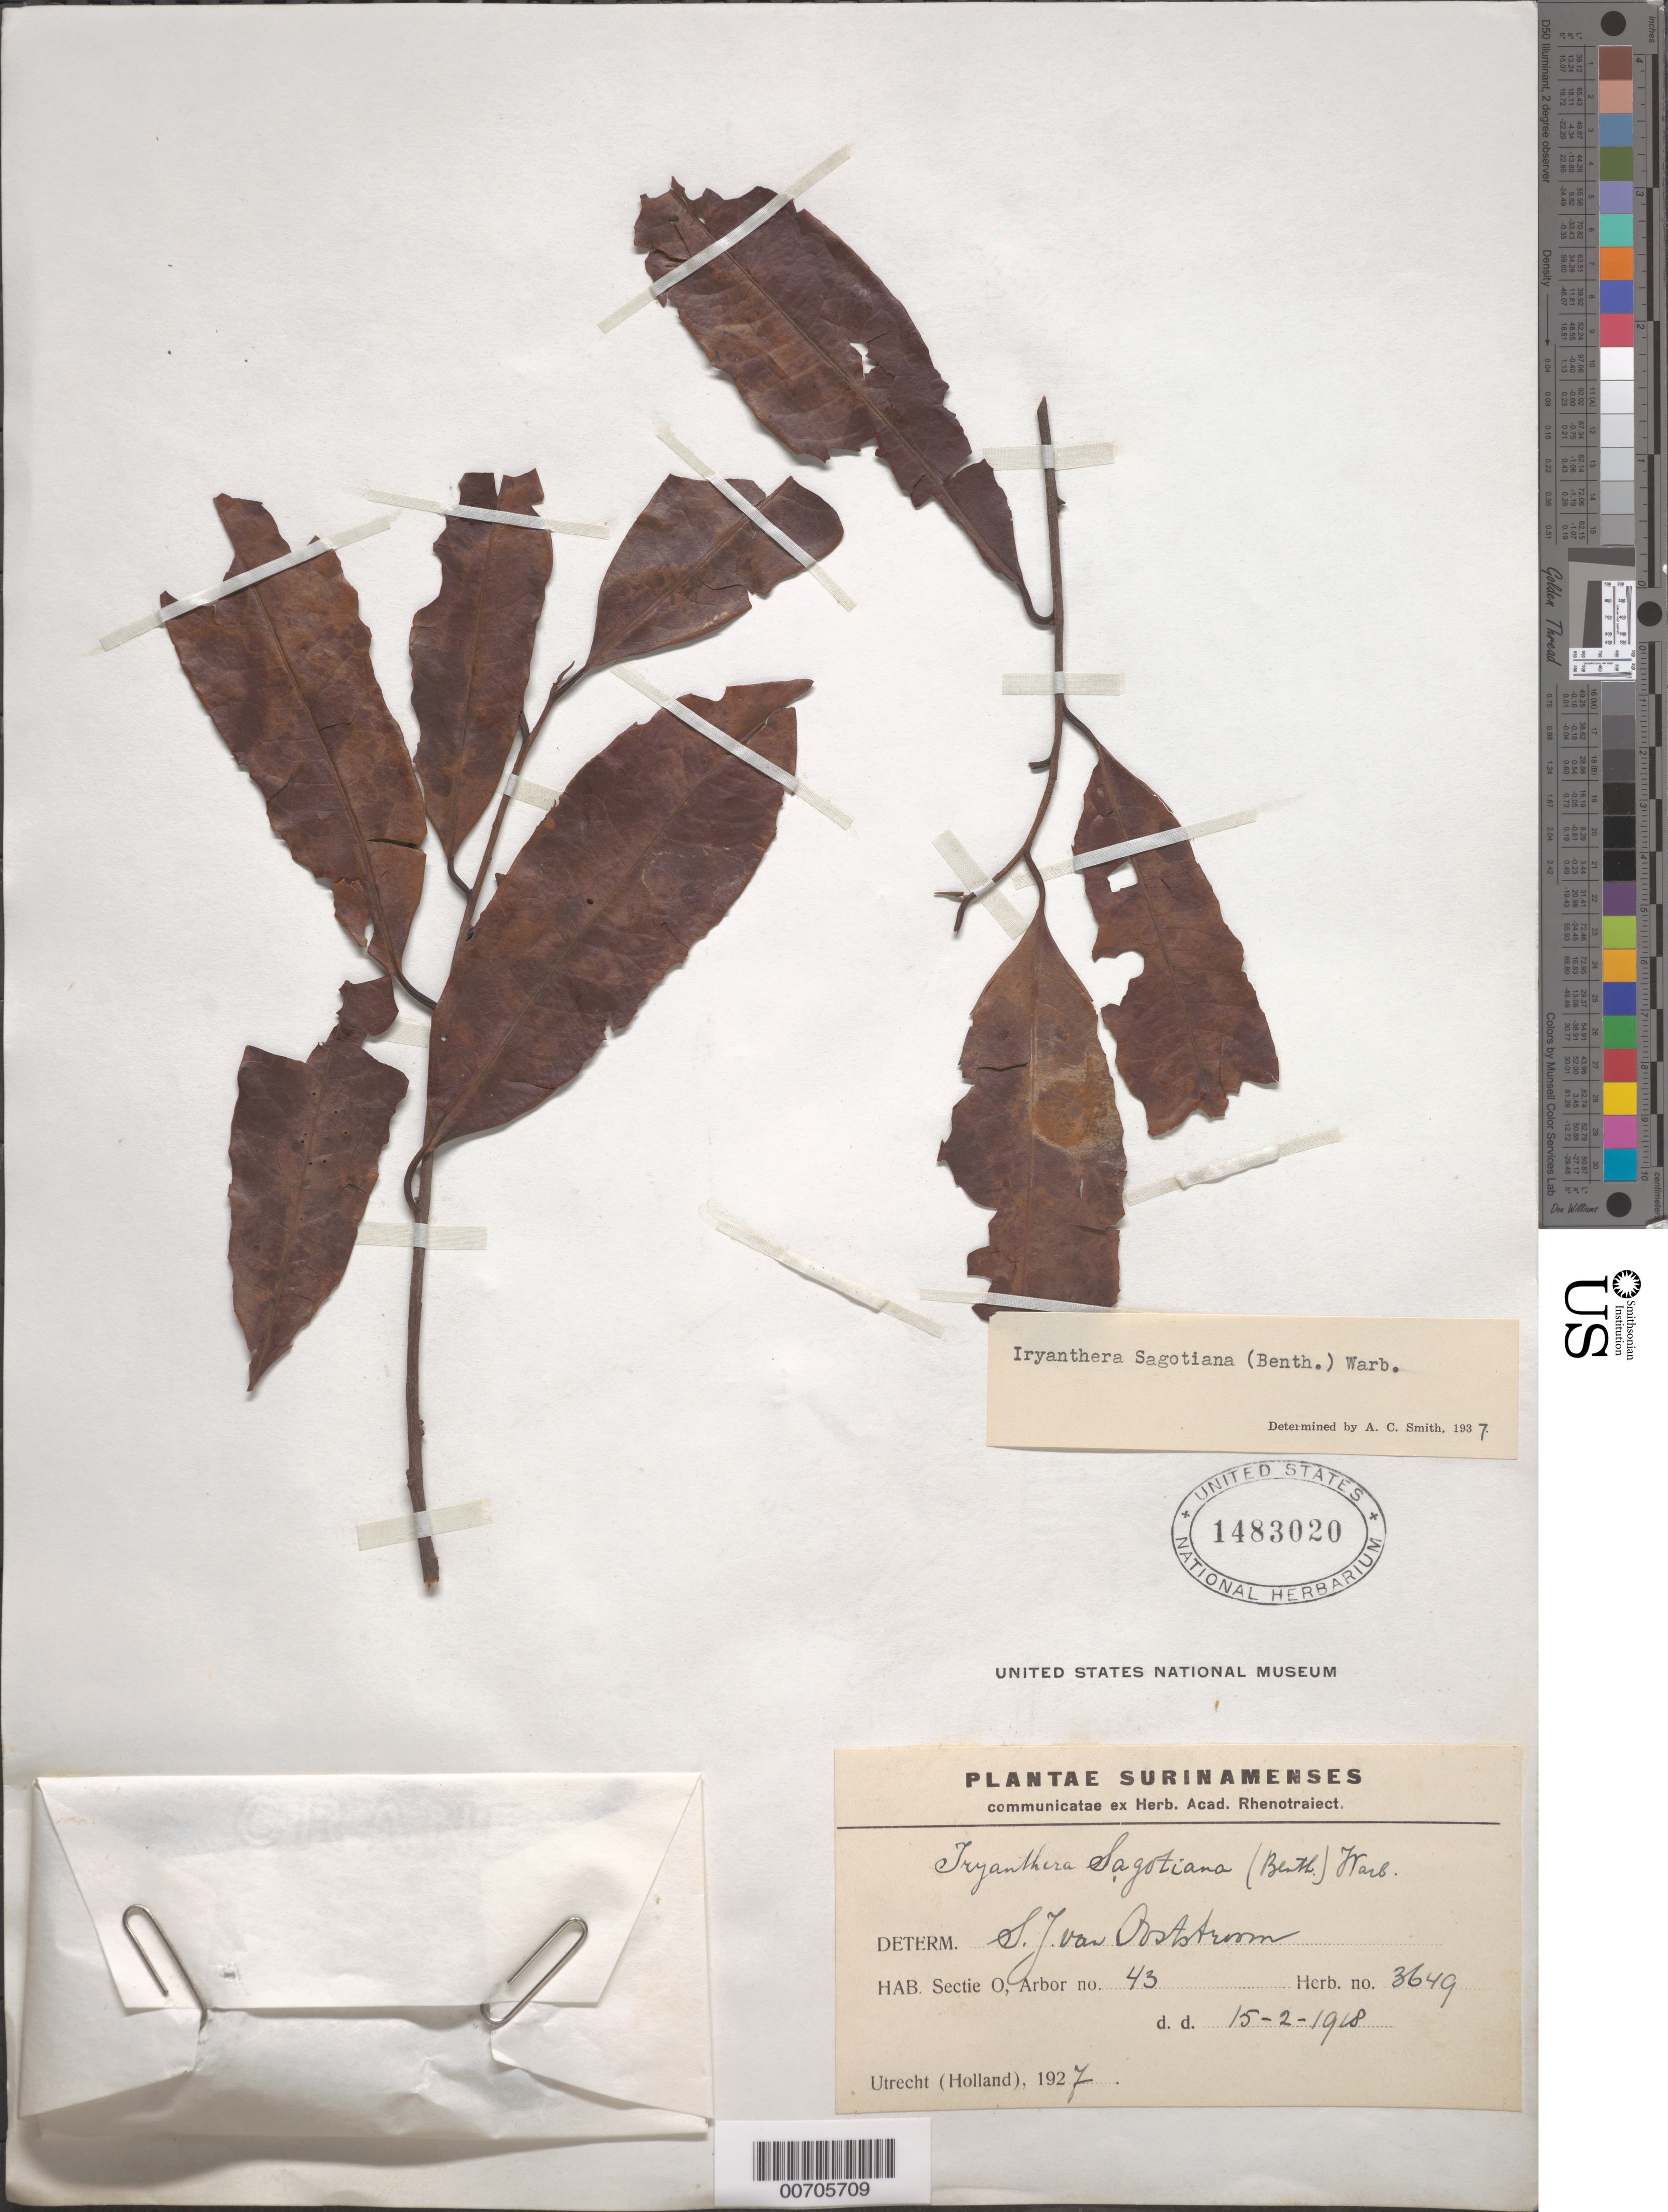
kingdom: Plantae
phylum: Tracheophyta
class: Magnoliopsida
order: Magnoliales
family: Myristicaceae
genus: Iryanthera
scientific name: Iryanthera sagotiana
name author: (Benth.) Warb.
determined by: Smith, A. C.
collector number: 3649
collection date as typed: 15-Feb-18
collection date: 1918-02-15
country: Suriname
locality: Sectie O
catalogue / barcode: US 1483020